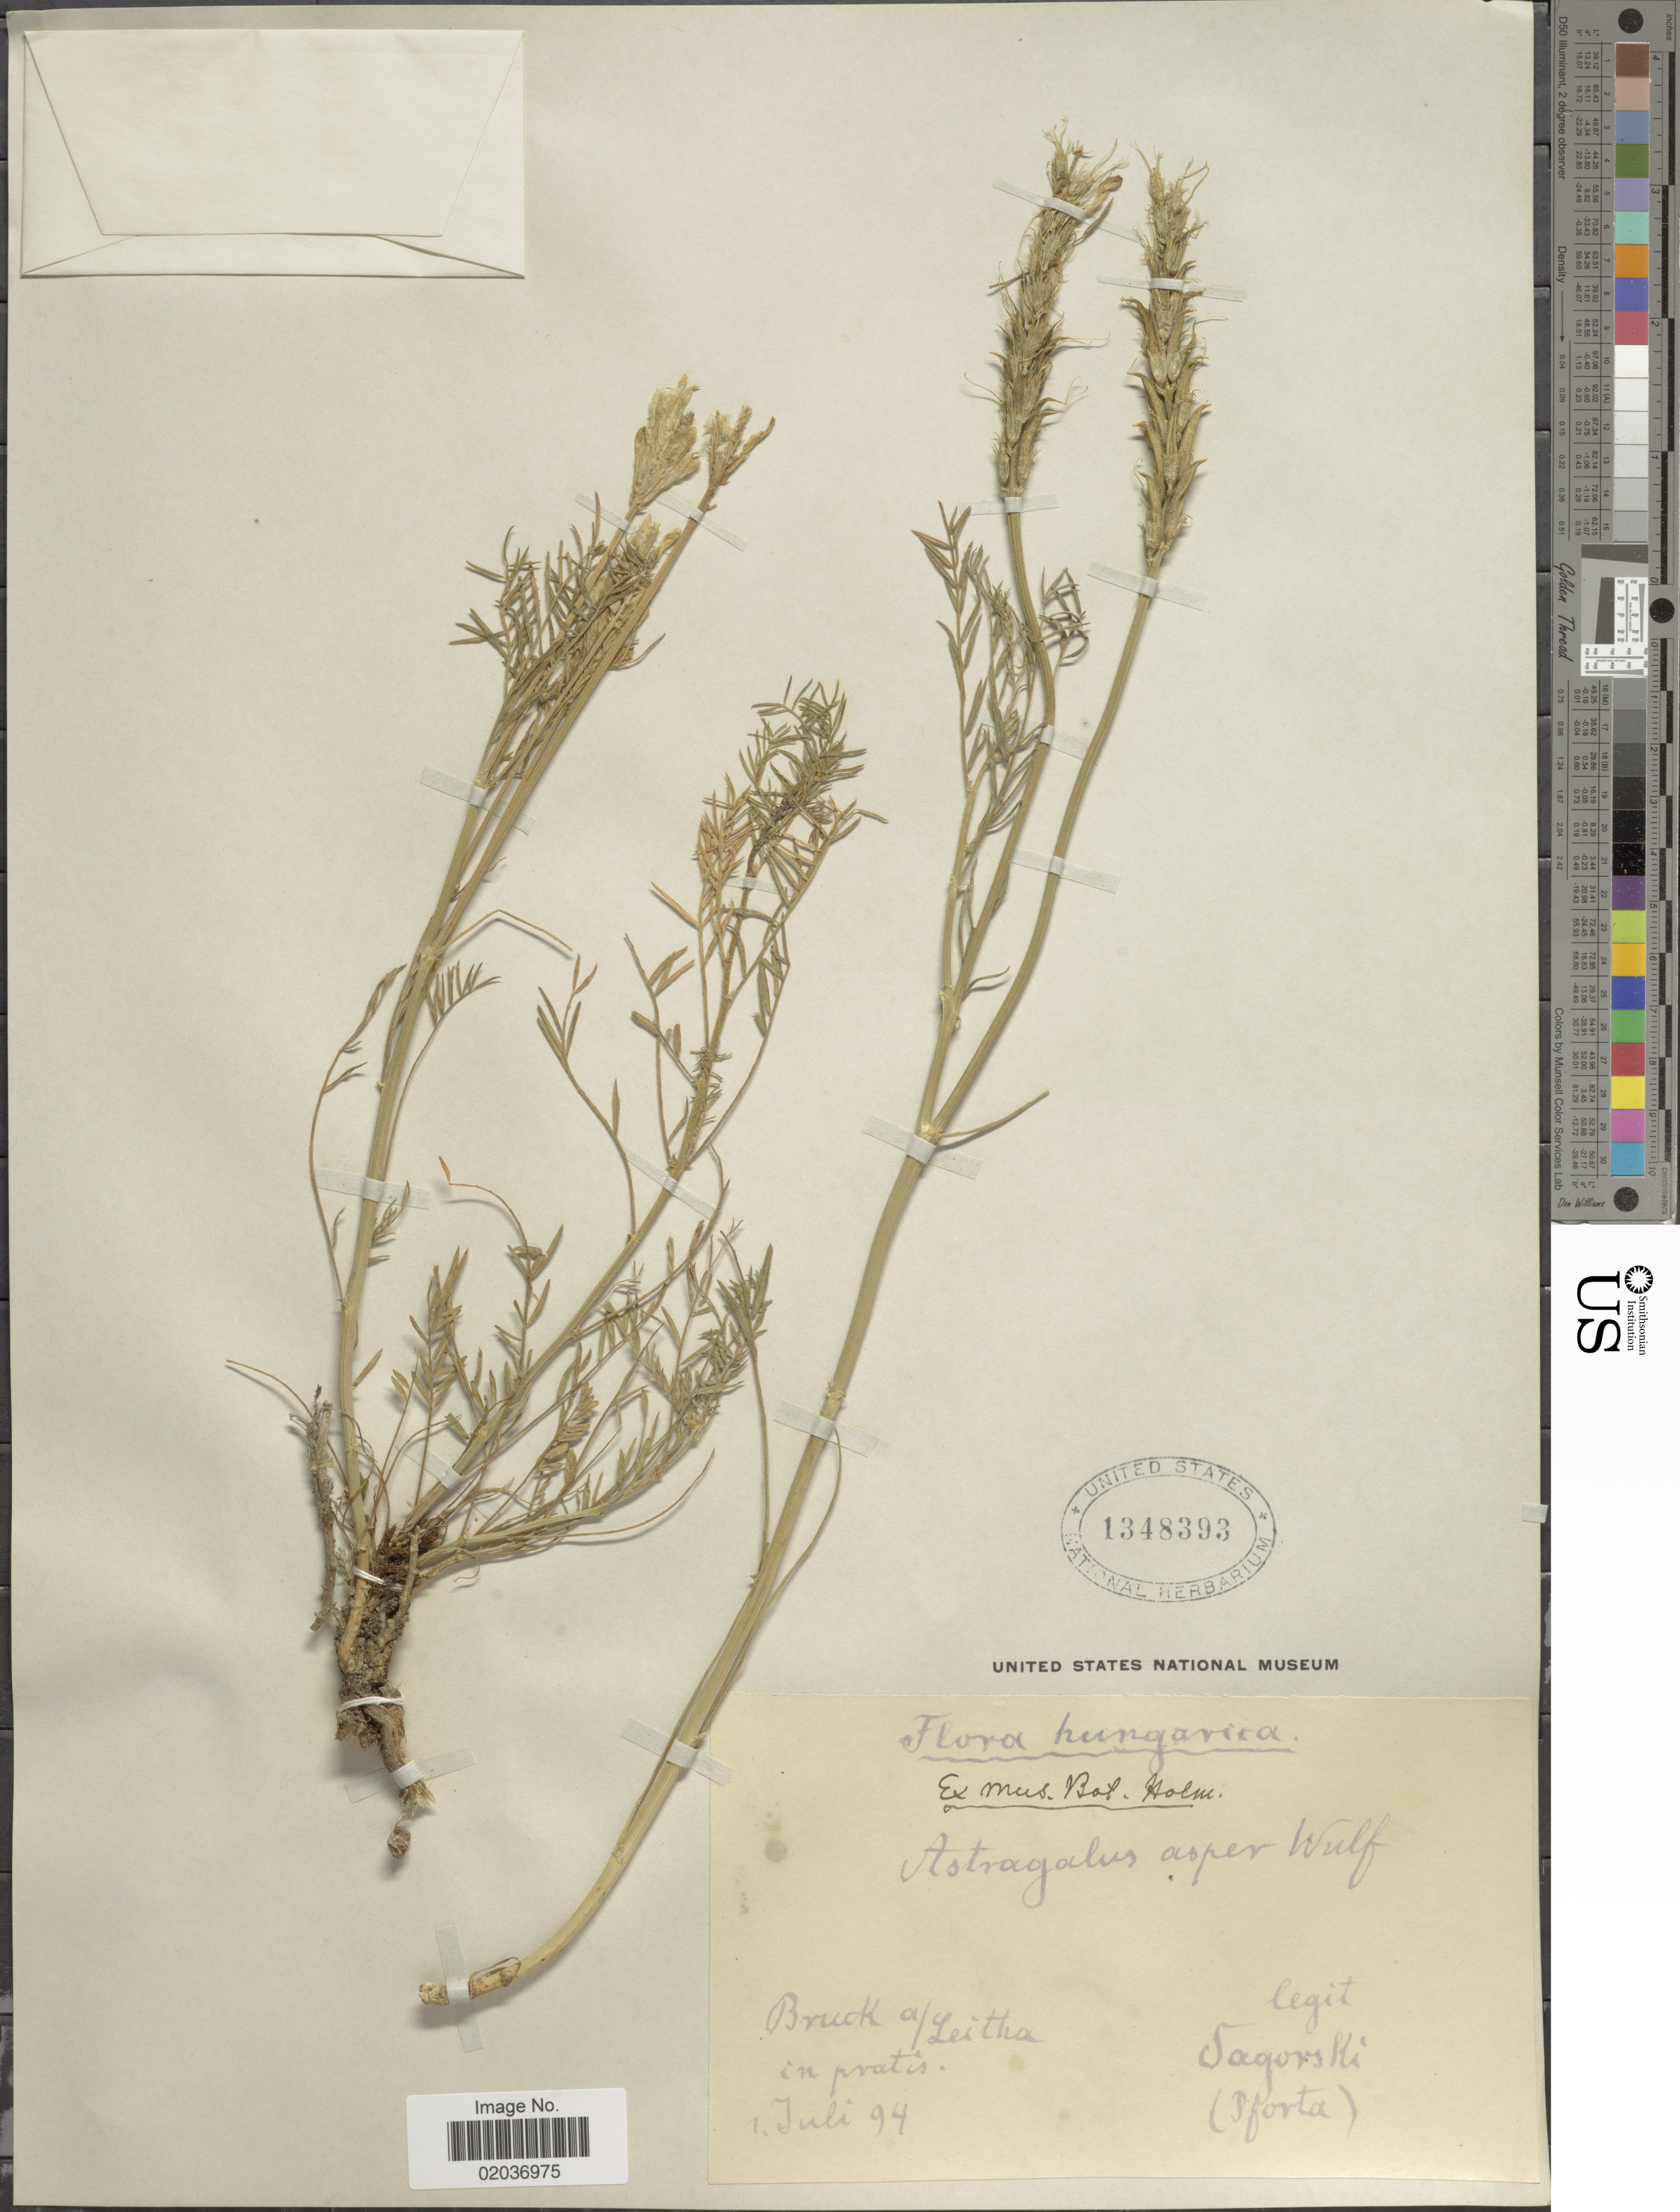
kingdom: Plantae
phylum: Tracheophyta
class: Magnoliopsida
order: Fabales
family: Fabaceae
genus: Astragalus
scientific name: Astragalus asper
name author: Jacq.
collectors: -. Sagorski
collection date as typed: Transcribed d/m/y: 1/7/94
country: Hungary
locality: Brucka/Leitha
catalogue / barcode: US 1348393